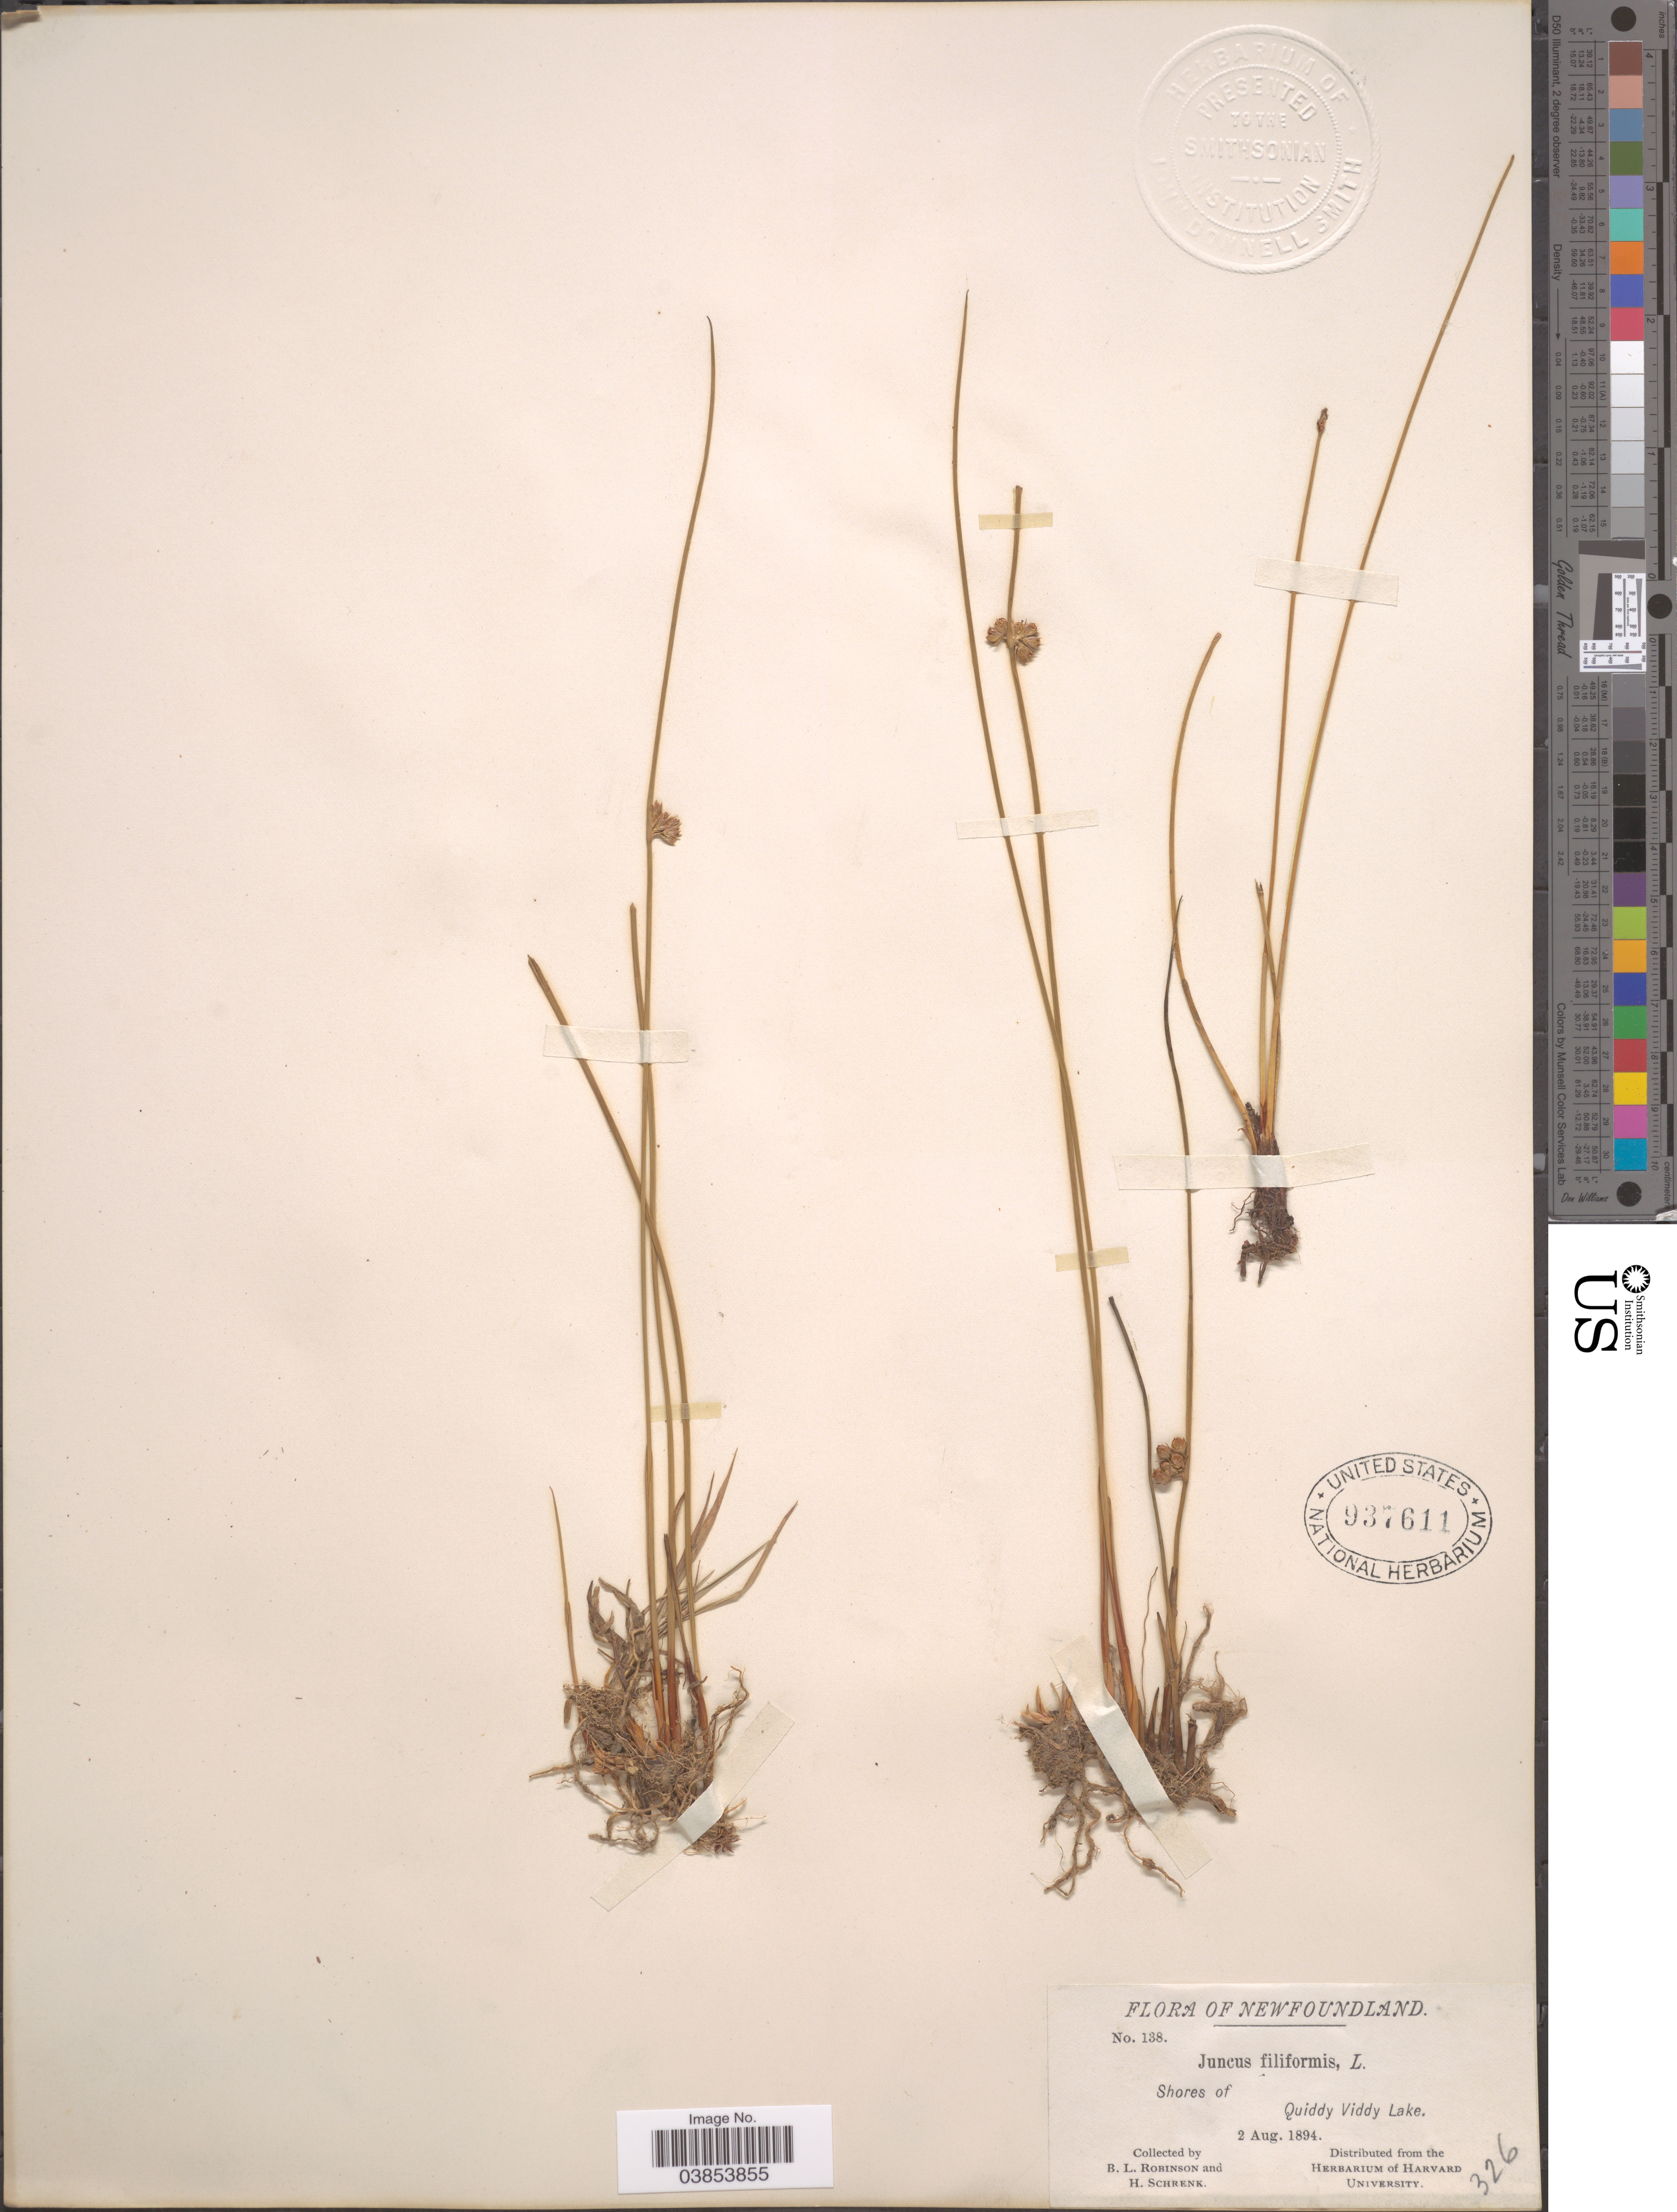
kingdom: Plantae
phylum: Tracheophyta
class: Liliopsida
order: Poales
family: Juncaceae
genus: Juncus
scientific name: Juncus filiformis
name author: L.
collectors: B. L. Robinson & H. Schrenk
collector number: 138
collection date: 1894-08-02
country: Canada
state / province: Newfoundland and Labrador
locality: Shores of Quiddy Viddy Lake.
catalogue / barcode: US 937611